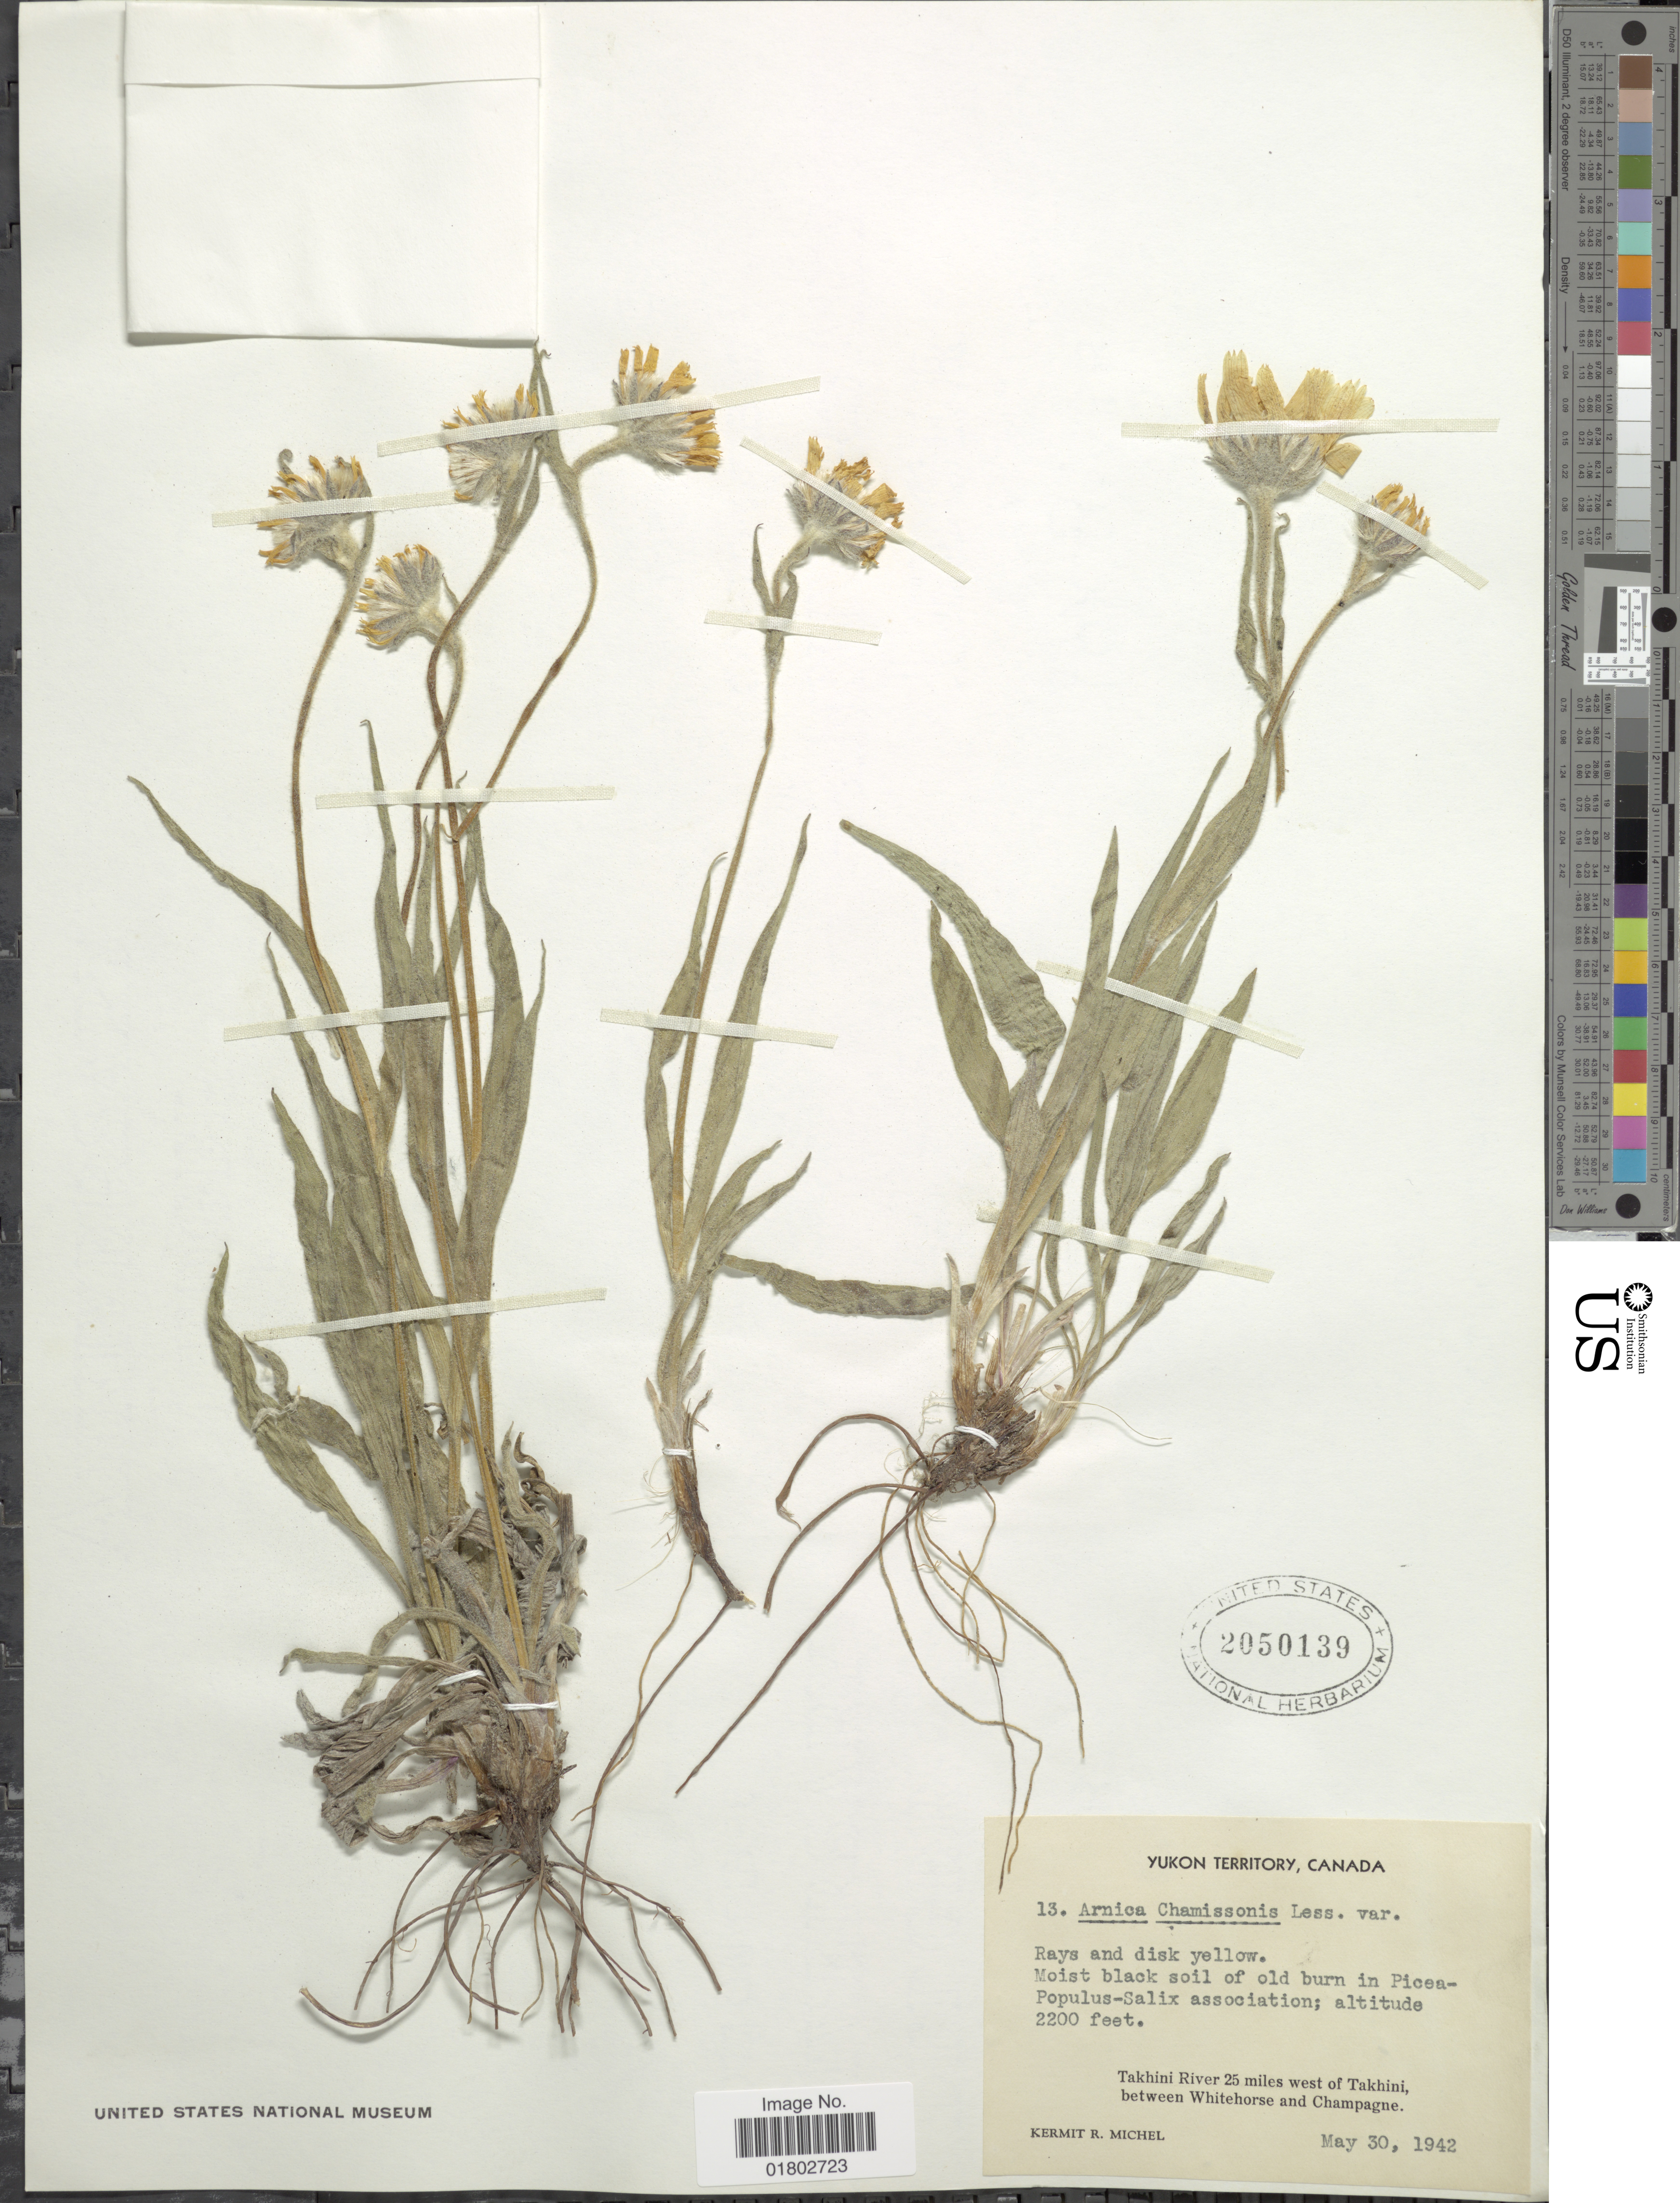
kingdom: Plantae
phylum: Tracheophyta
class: Magnoliopsida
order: Asterales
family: Asteraceae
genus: Arnica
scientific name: Arnica chamissonis subsp. genuina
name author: Maguire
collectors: K. Michel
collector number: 13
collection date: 1942-05-30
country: Canada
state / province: Yukon Territory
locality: Takhini River 25 miles west of Takhini, between Whitehorse and Champagne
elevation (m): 671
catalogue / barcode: US 2050139